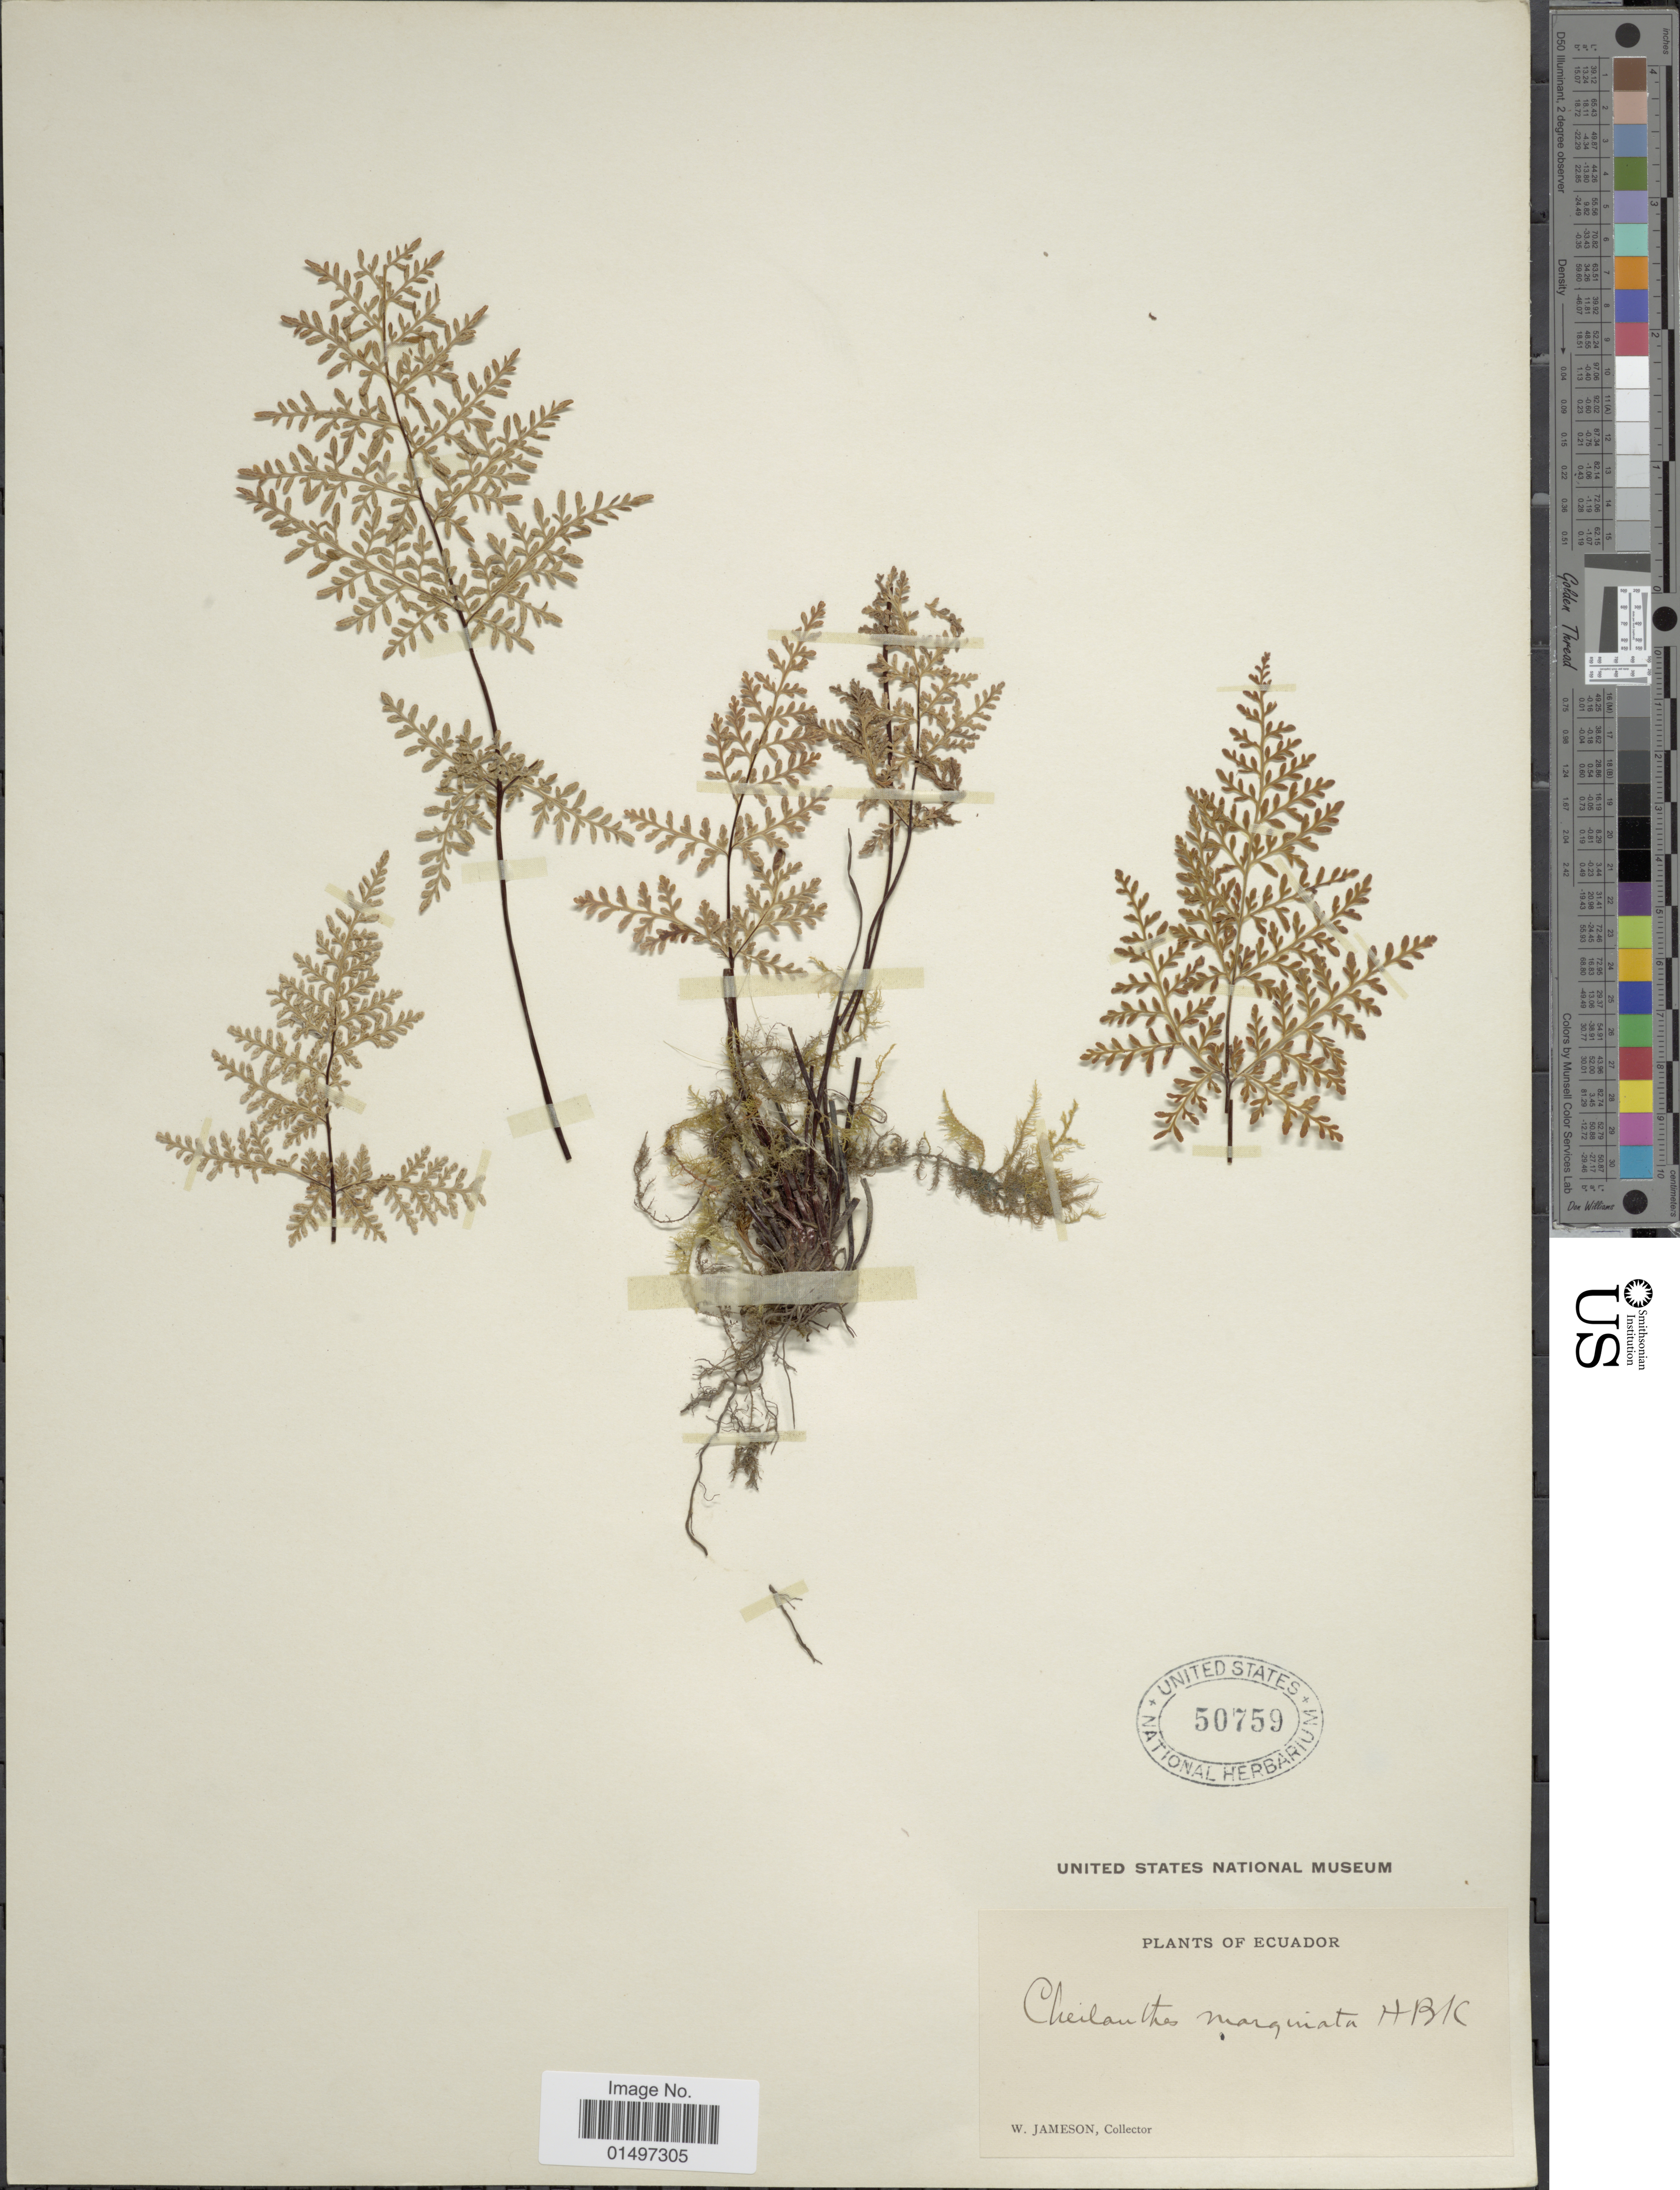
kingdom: Plantae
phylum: Tracheophyta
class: Polypodiopsida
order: Polypodiales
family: Pteridaceae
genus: Gaga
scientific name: Gaga marginata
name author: (Kunth) Fay W. Li & Windham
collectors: W. Jameson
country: Ecuador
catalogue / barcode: US 50759